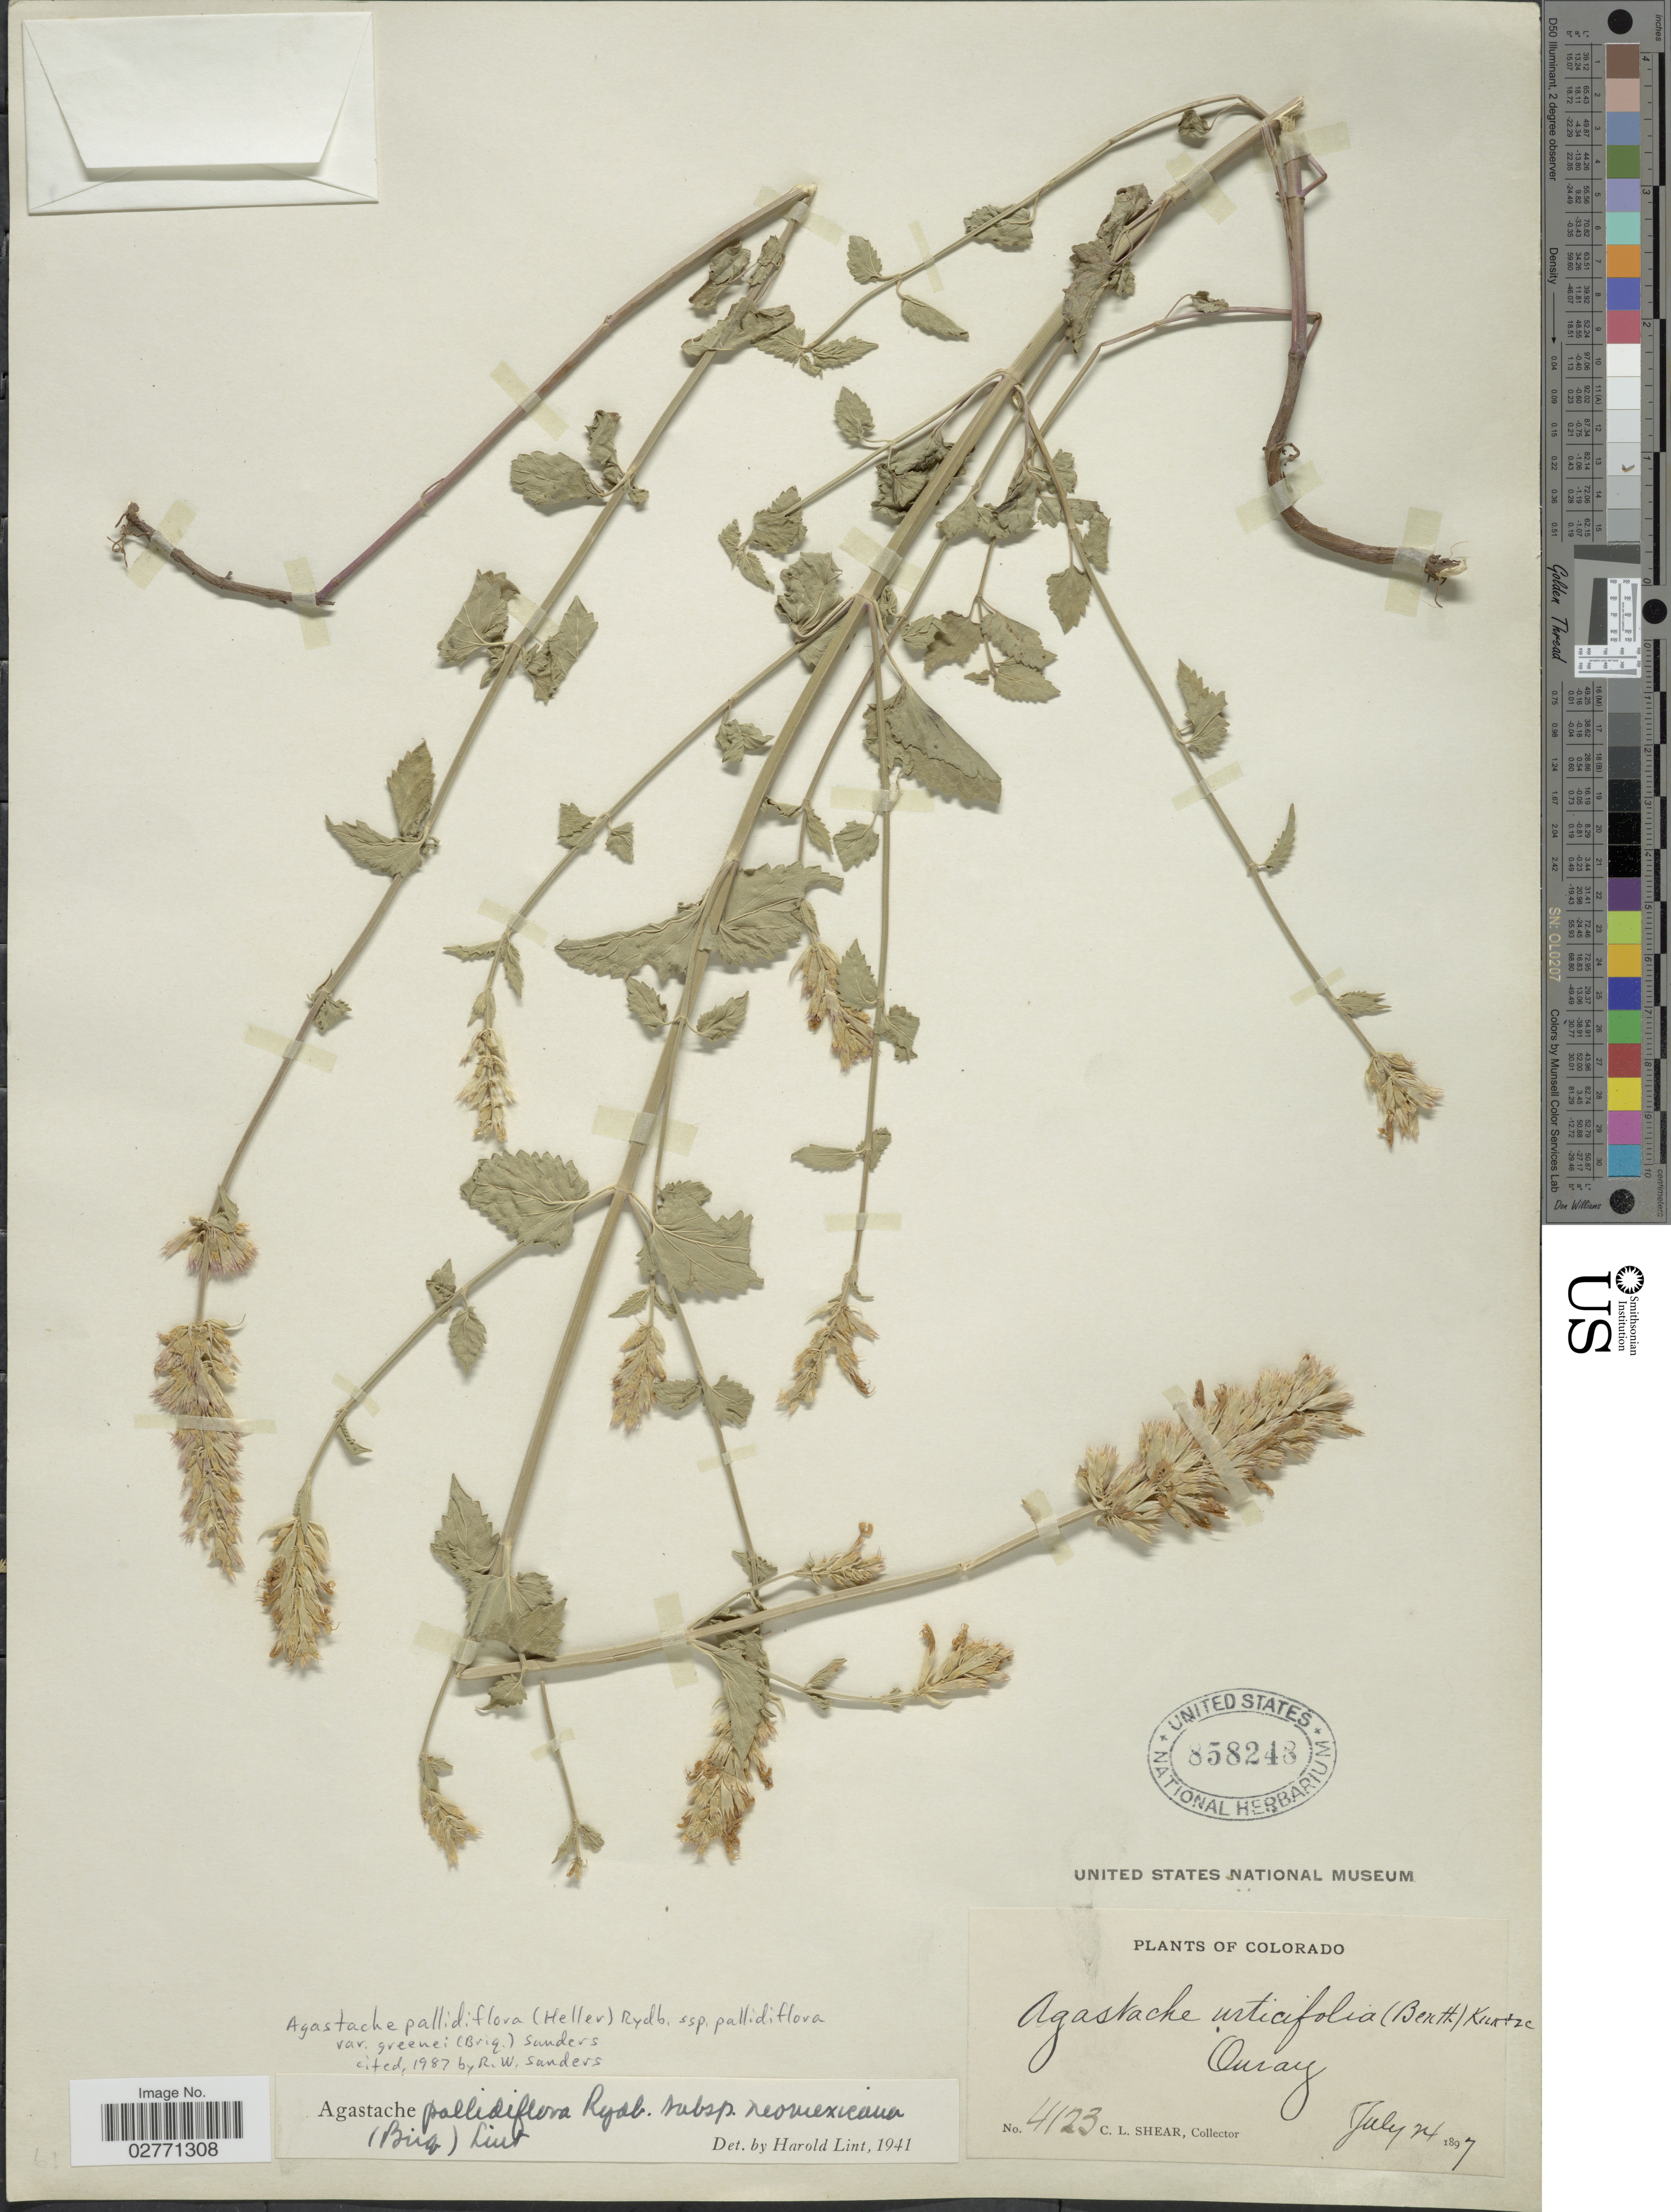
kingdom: Plantae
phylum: Tracheophyta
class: Magnoliopsida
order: Lamiales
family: Lamiaceae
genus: Agastache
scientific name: Agastache pallidiflora var. greenei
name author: (A. Heller) Rydb.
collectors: C. L. Shear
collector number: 4123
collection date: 1897-07-24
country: United States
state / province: Colorado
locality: Ouray.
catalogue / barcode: US 858248